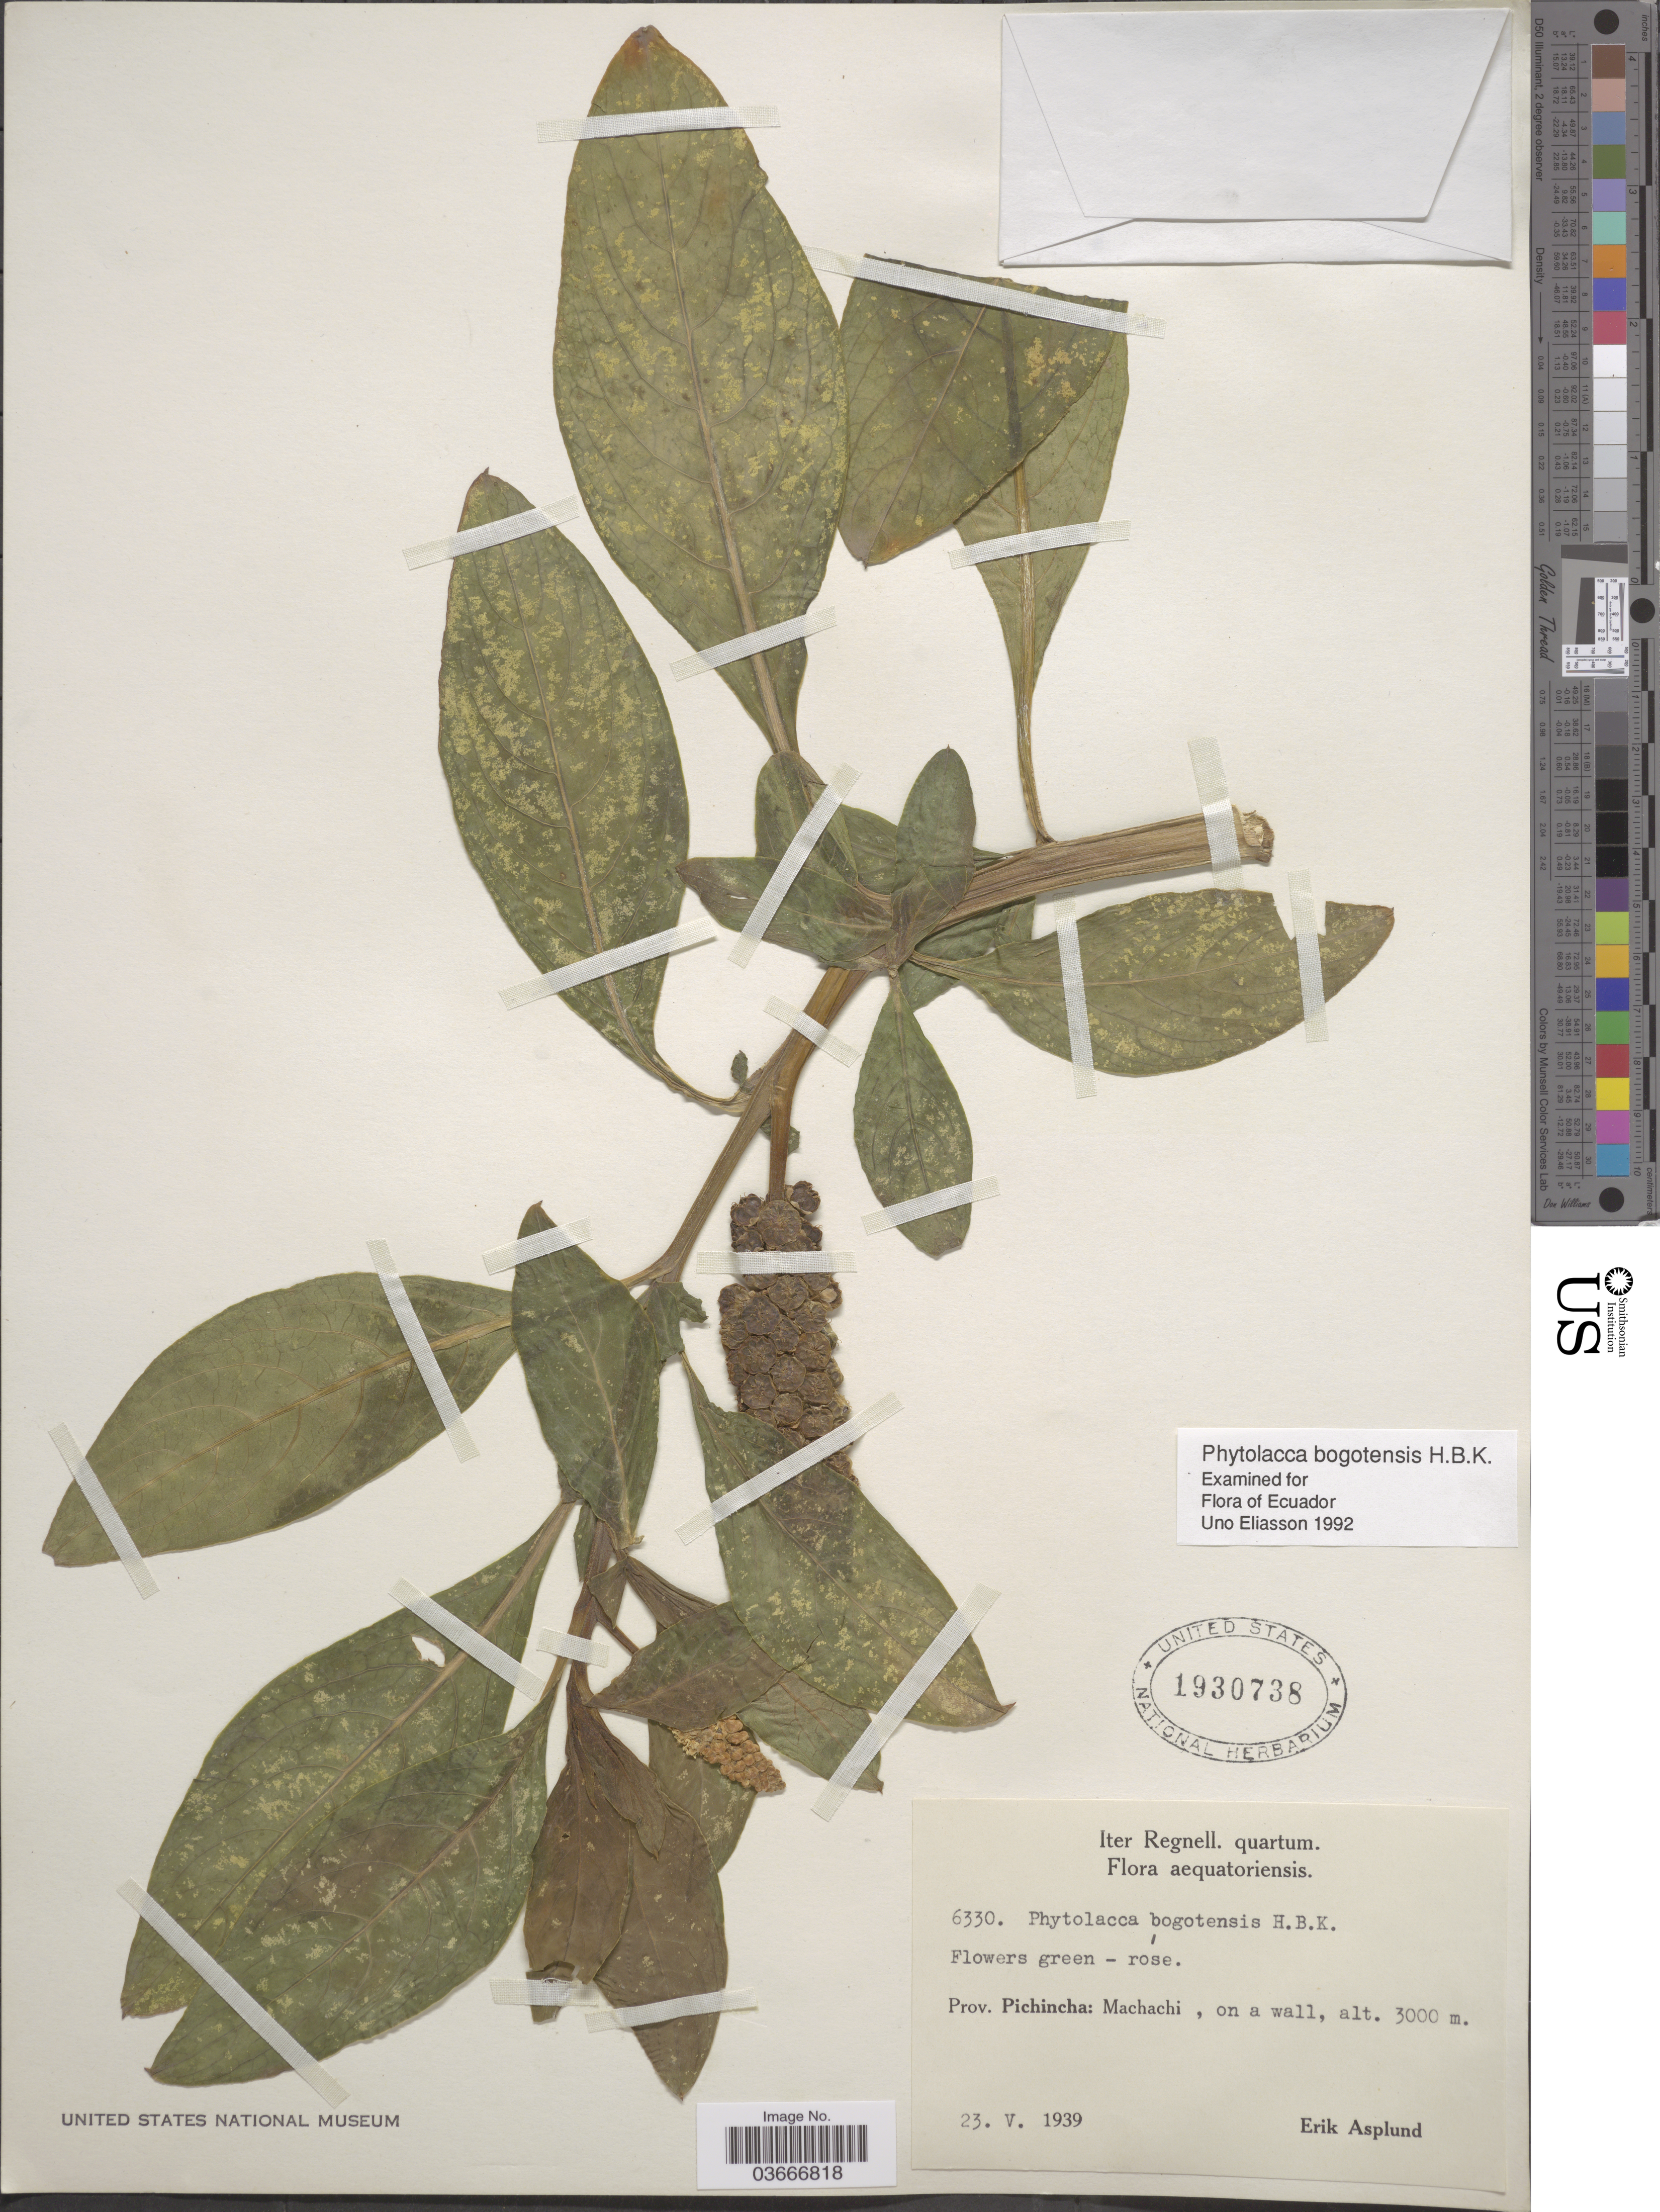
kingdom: Plantae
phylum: Tracheophyta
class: Magnoliopsida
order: Caryophyllales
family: Phytolaccaceae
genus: Phytolacca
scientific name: Phytolacca bogotensis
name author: Kunth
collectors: E. Asplund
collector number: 6330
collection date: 1939-05-23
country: Ecuador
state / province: Pichincha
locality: Machachi.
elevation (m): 3000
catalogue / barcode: US 1930738